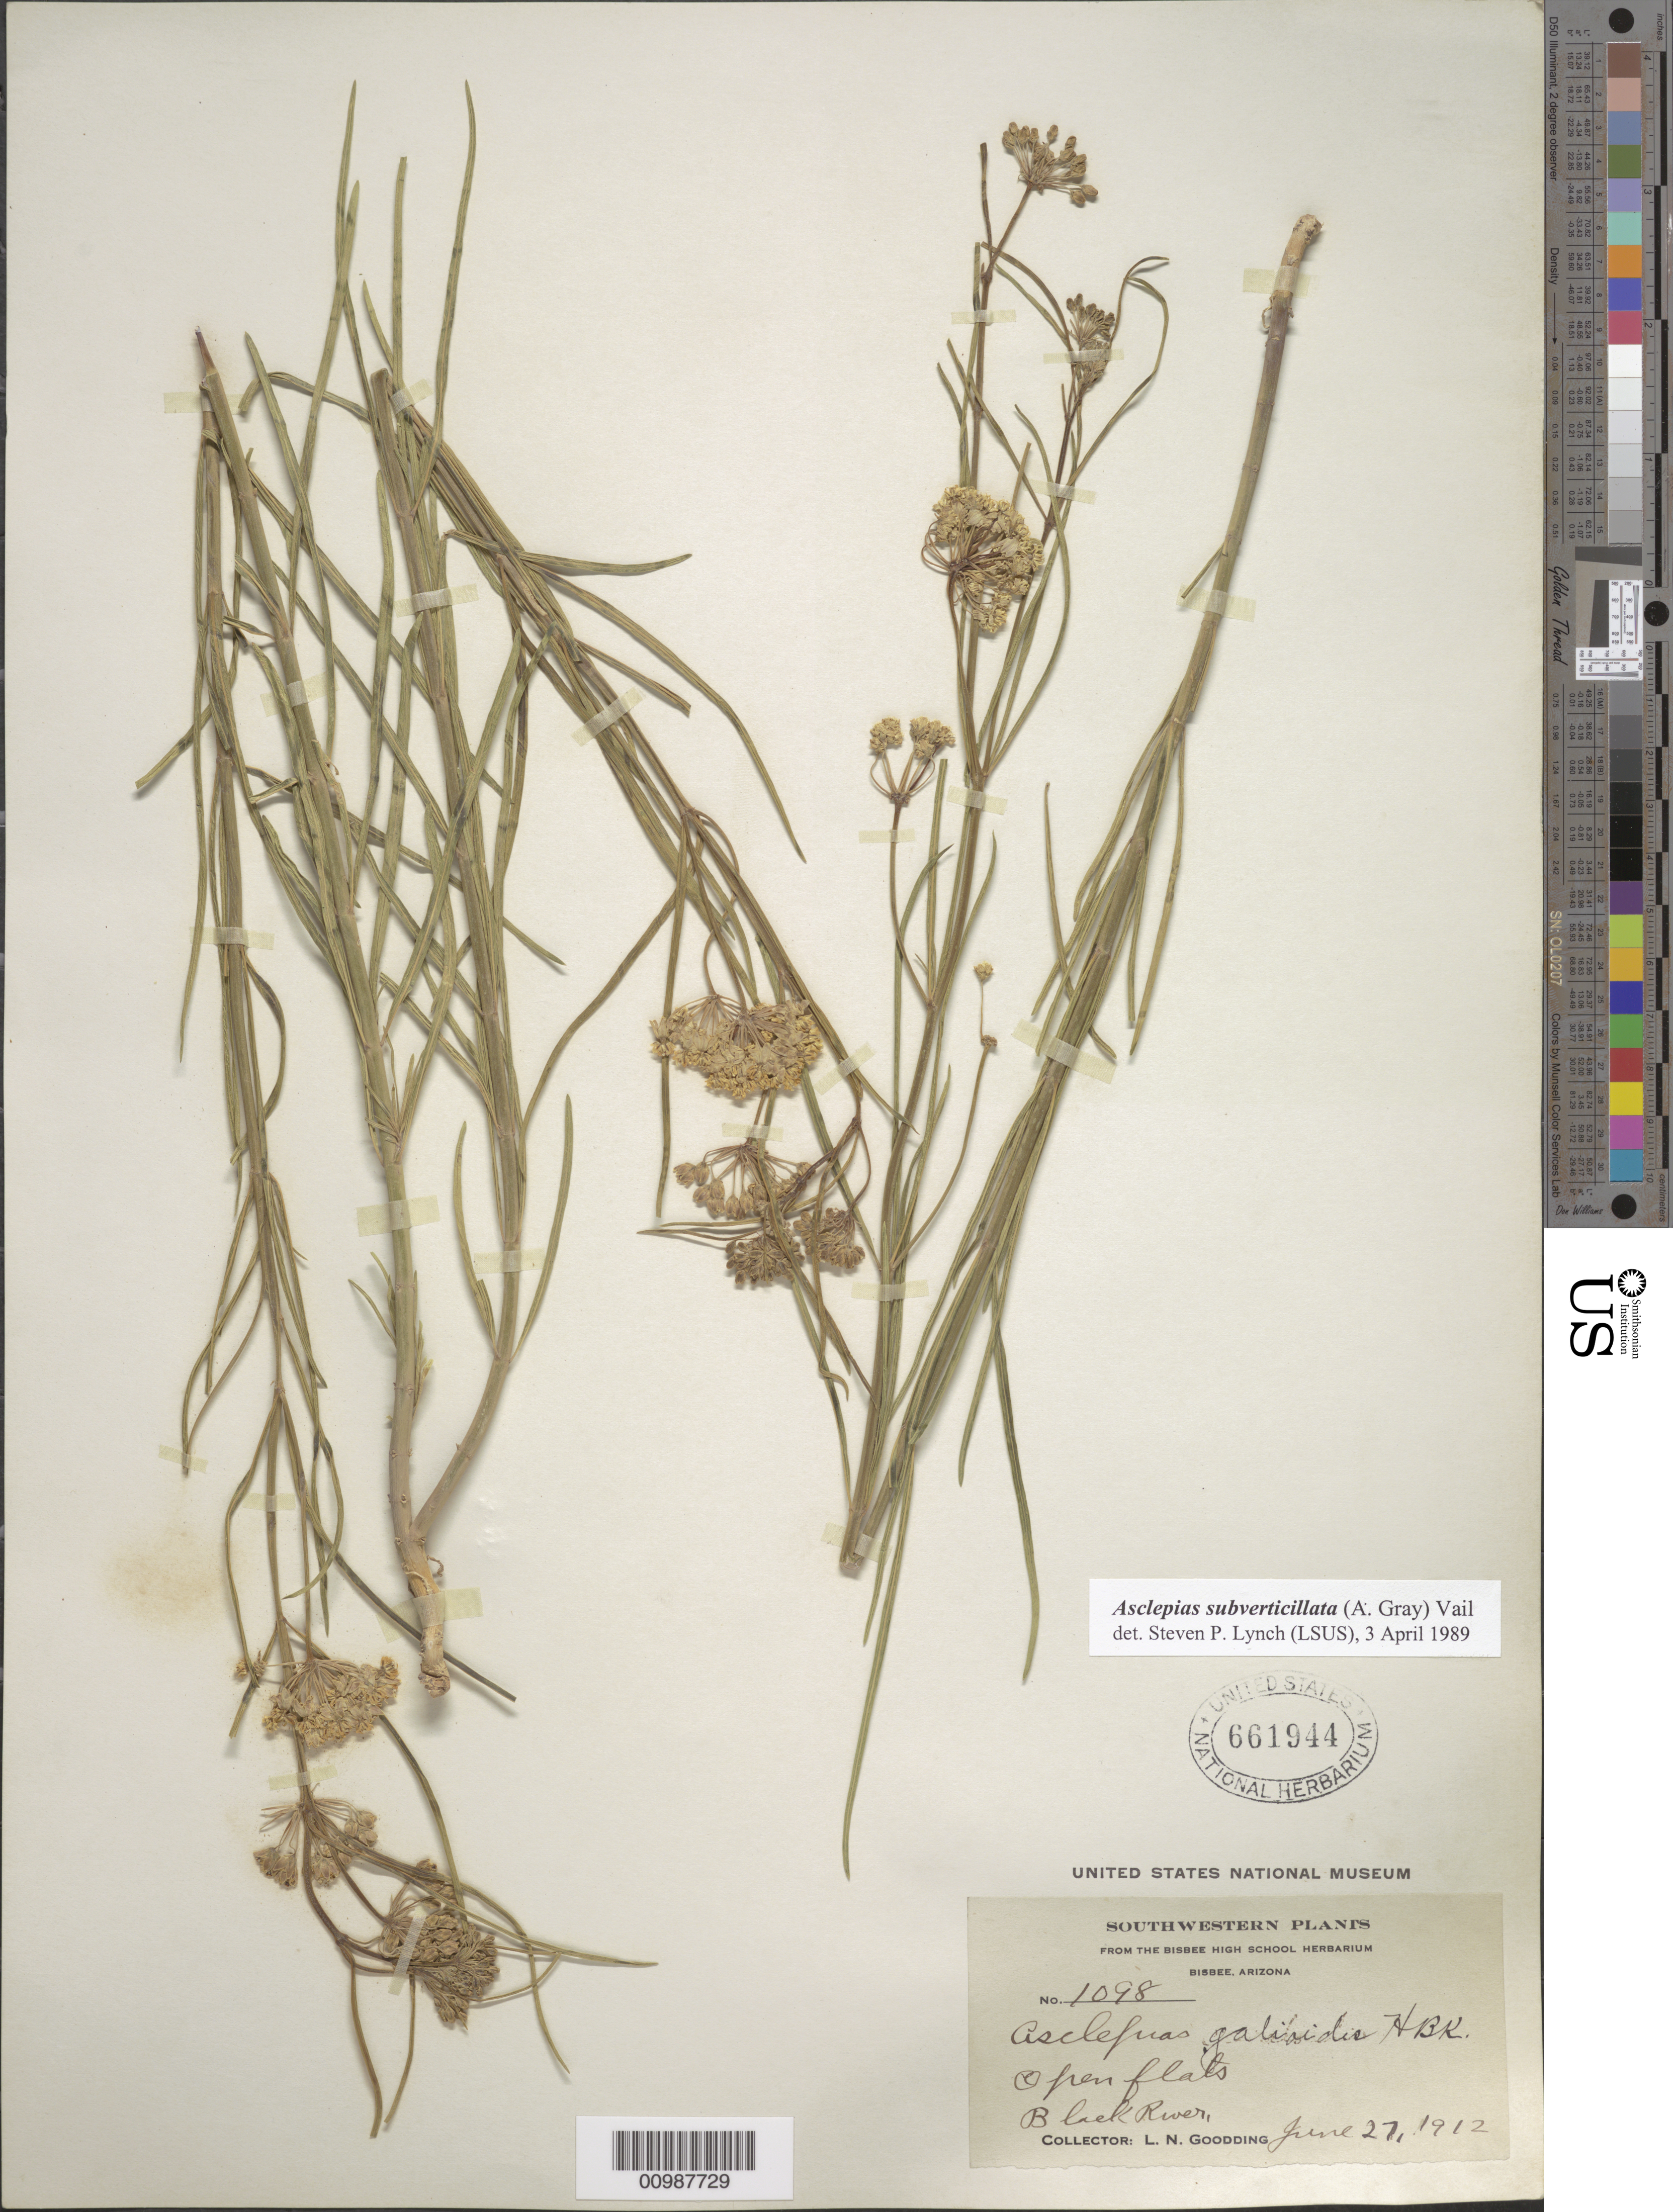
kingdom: Plantae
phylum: Tracheophyta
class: Magnoliopsida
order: Gentianales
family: Apocynaceae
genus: Asclepias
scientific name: Asclepias subverticillata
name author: (A. Gray) Vail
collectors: L. N. Goodding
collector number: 1098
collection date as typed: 27 Jun 1912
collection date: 1912-06-27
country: United States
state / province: Arizona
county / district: Apache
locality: Black River, open flats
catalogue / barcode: US 661944